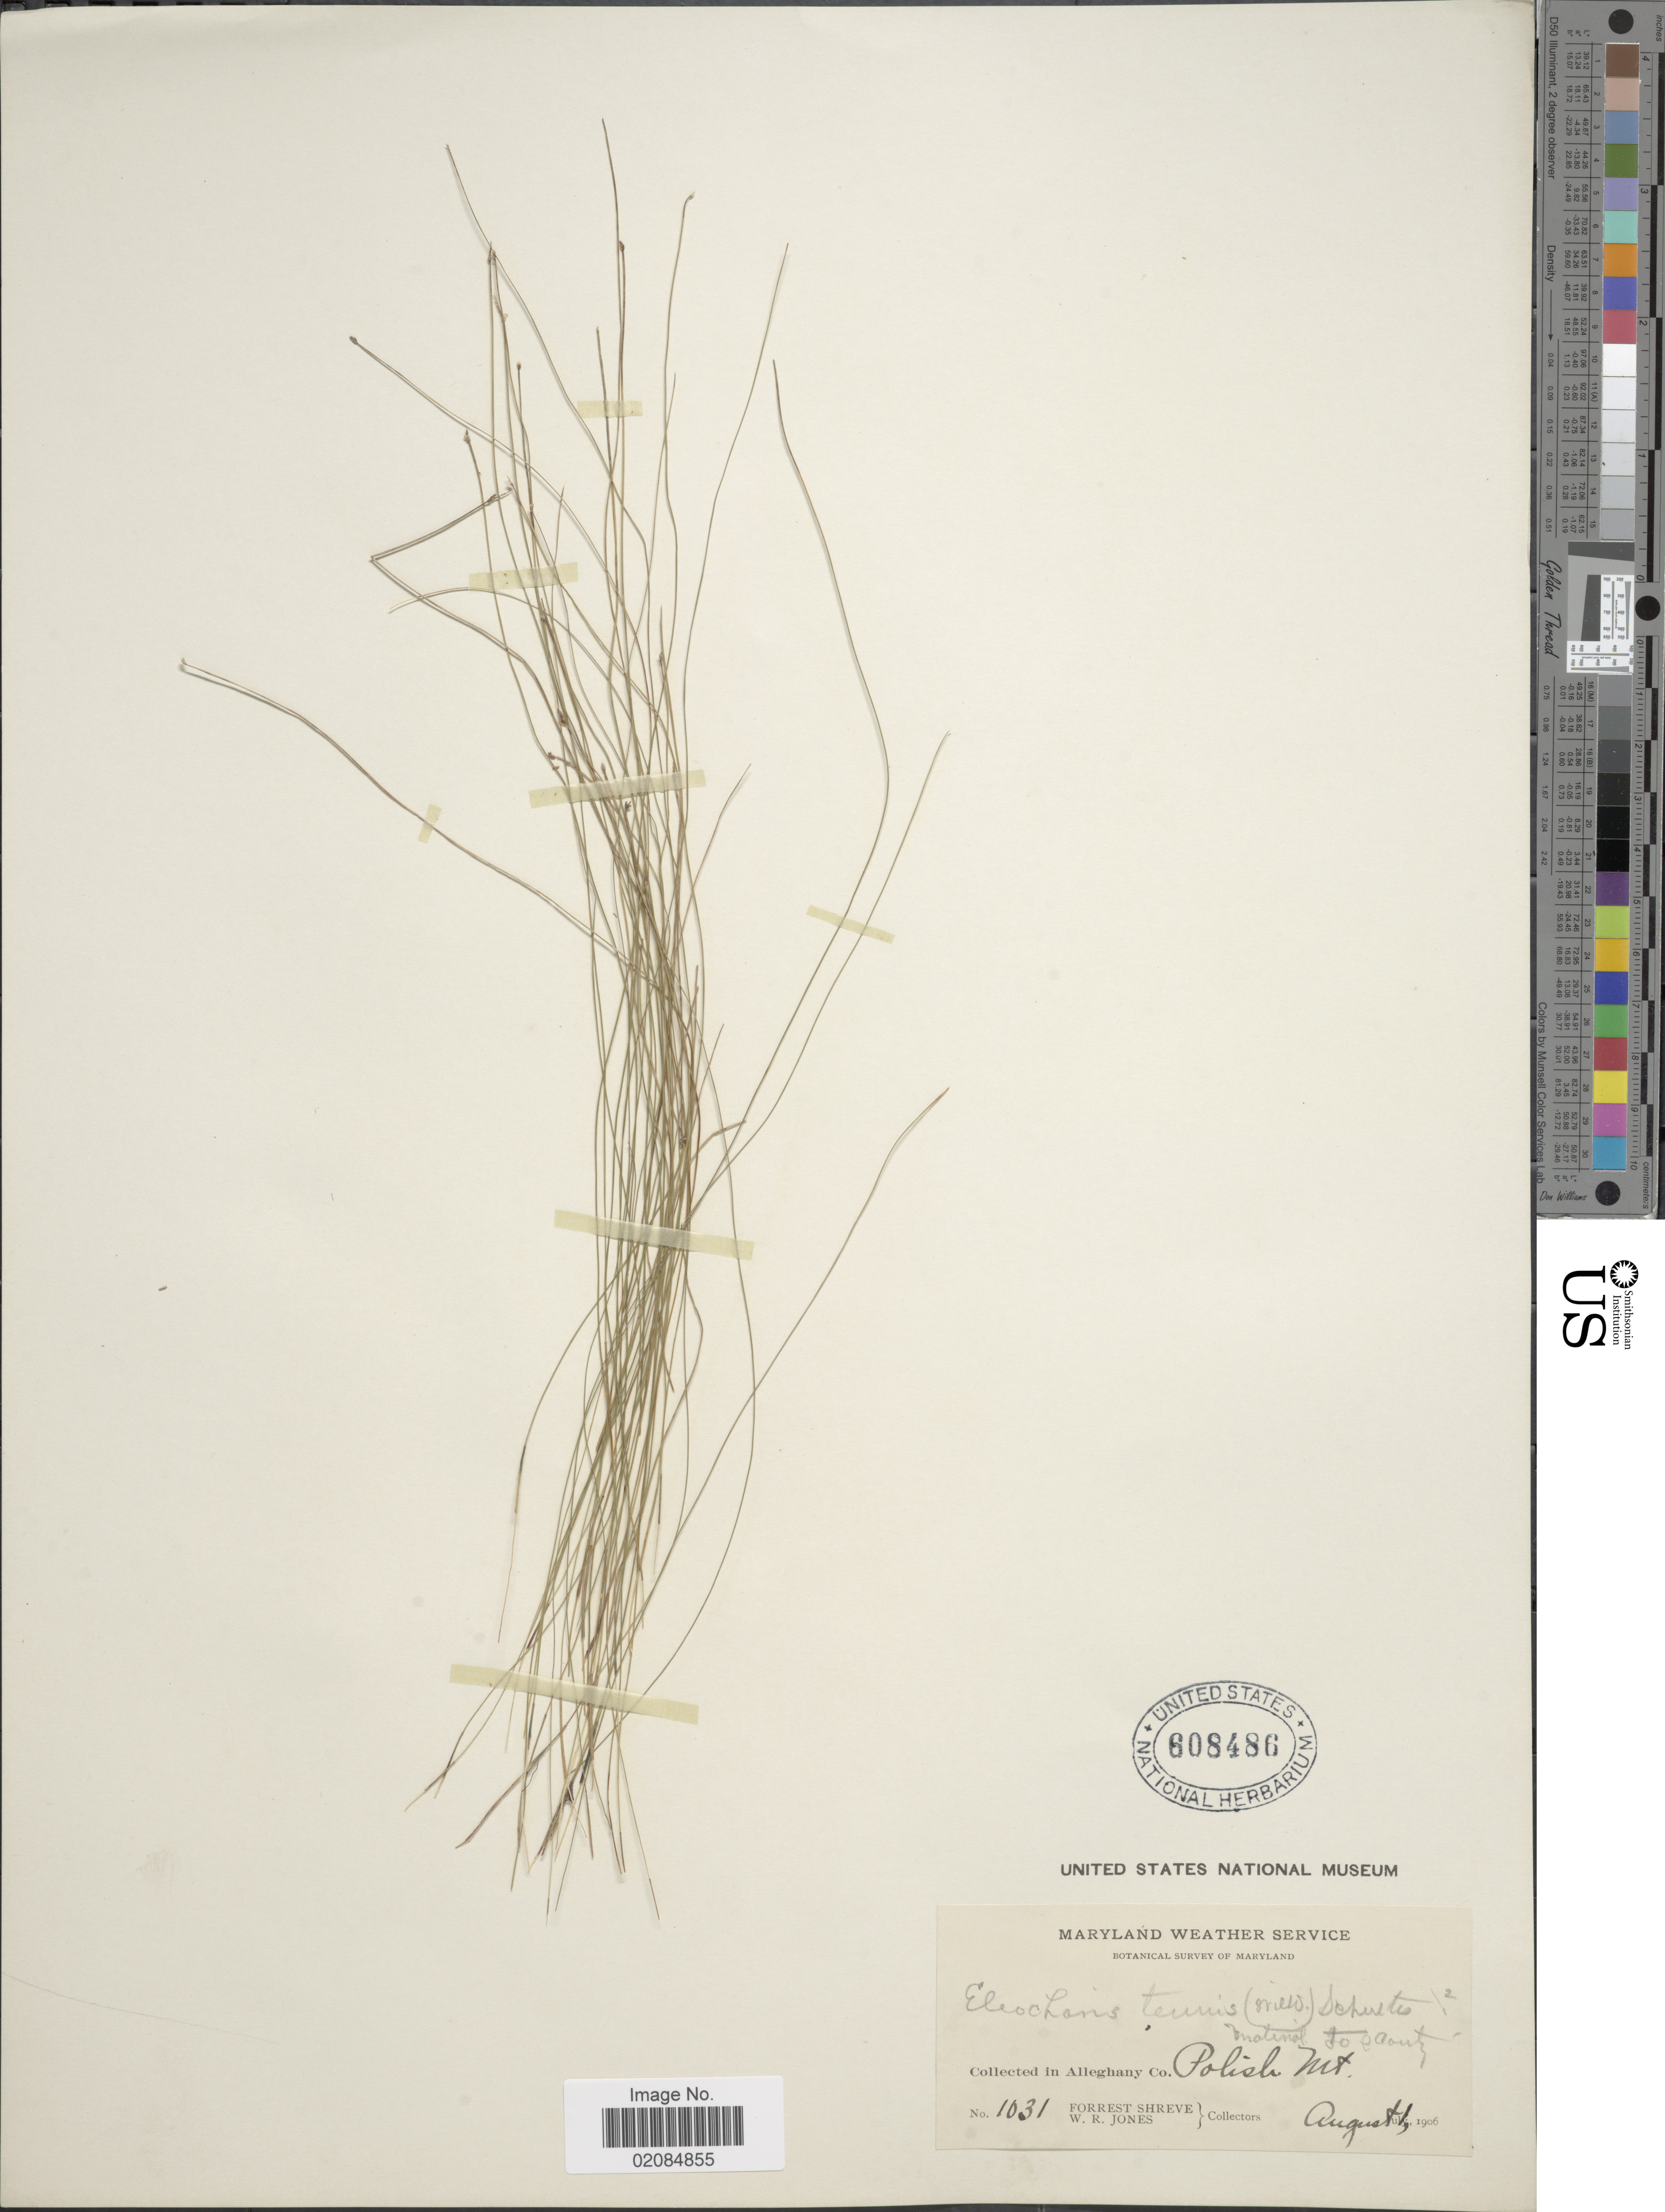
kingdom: Plantae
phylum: Tracheophyta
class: Liliopsida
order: Poales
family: Cyperaceae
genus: Eleocharis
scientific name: Eleocharis tenuis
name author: (Willd.) Schult.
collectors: F. Shreve & W. R. Jones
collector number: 1031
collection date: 1906-08-01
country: United States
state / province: Maryland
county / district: Allegany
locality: Alleghany Co. Polish Mt.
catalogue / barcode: US 608486